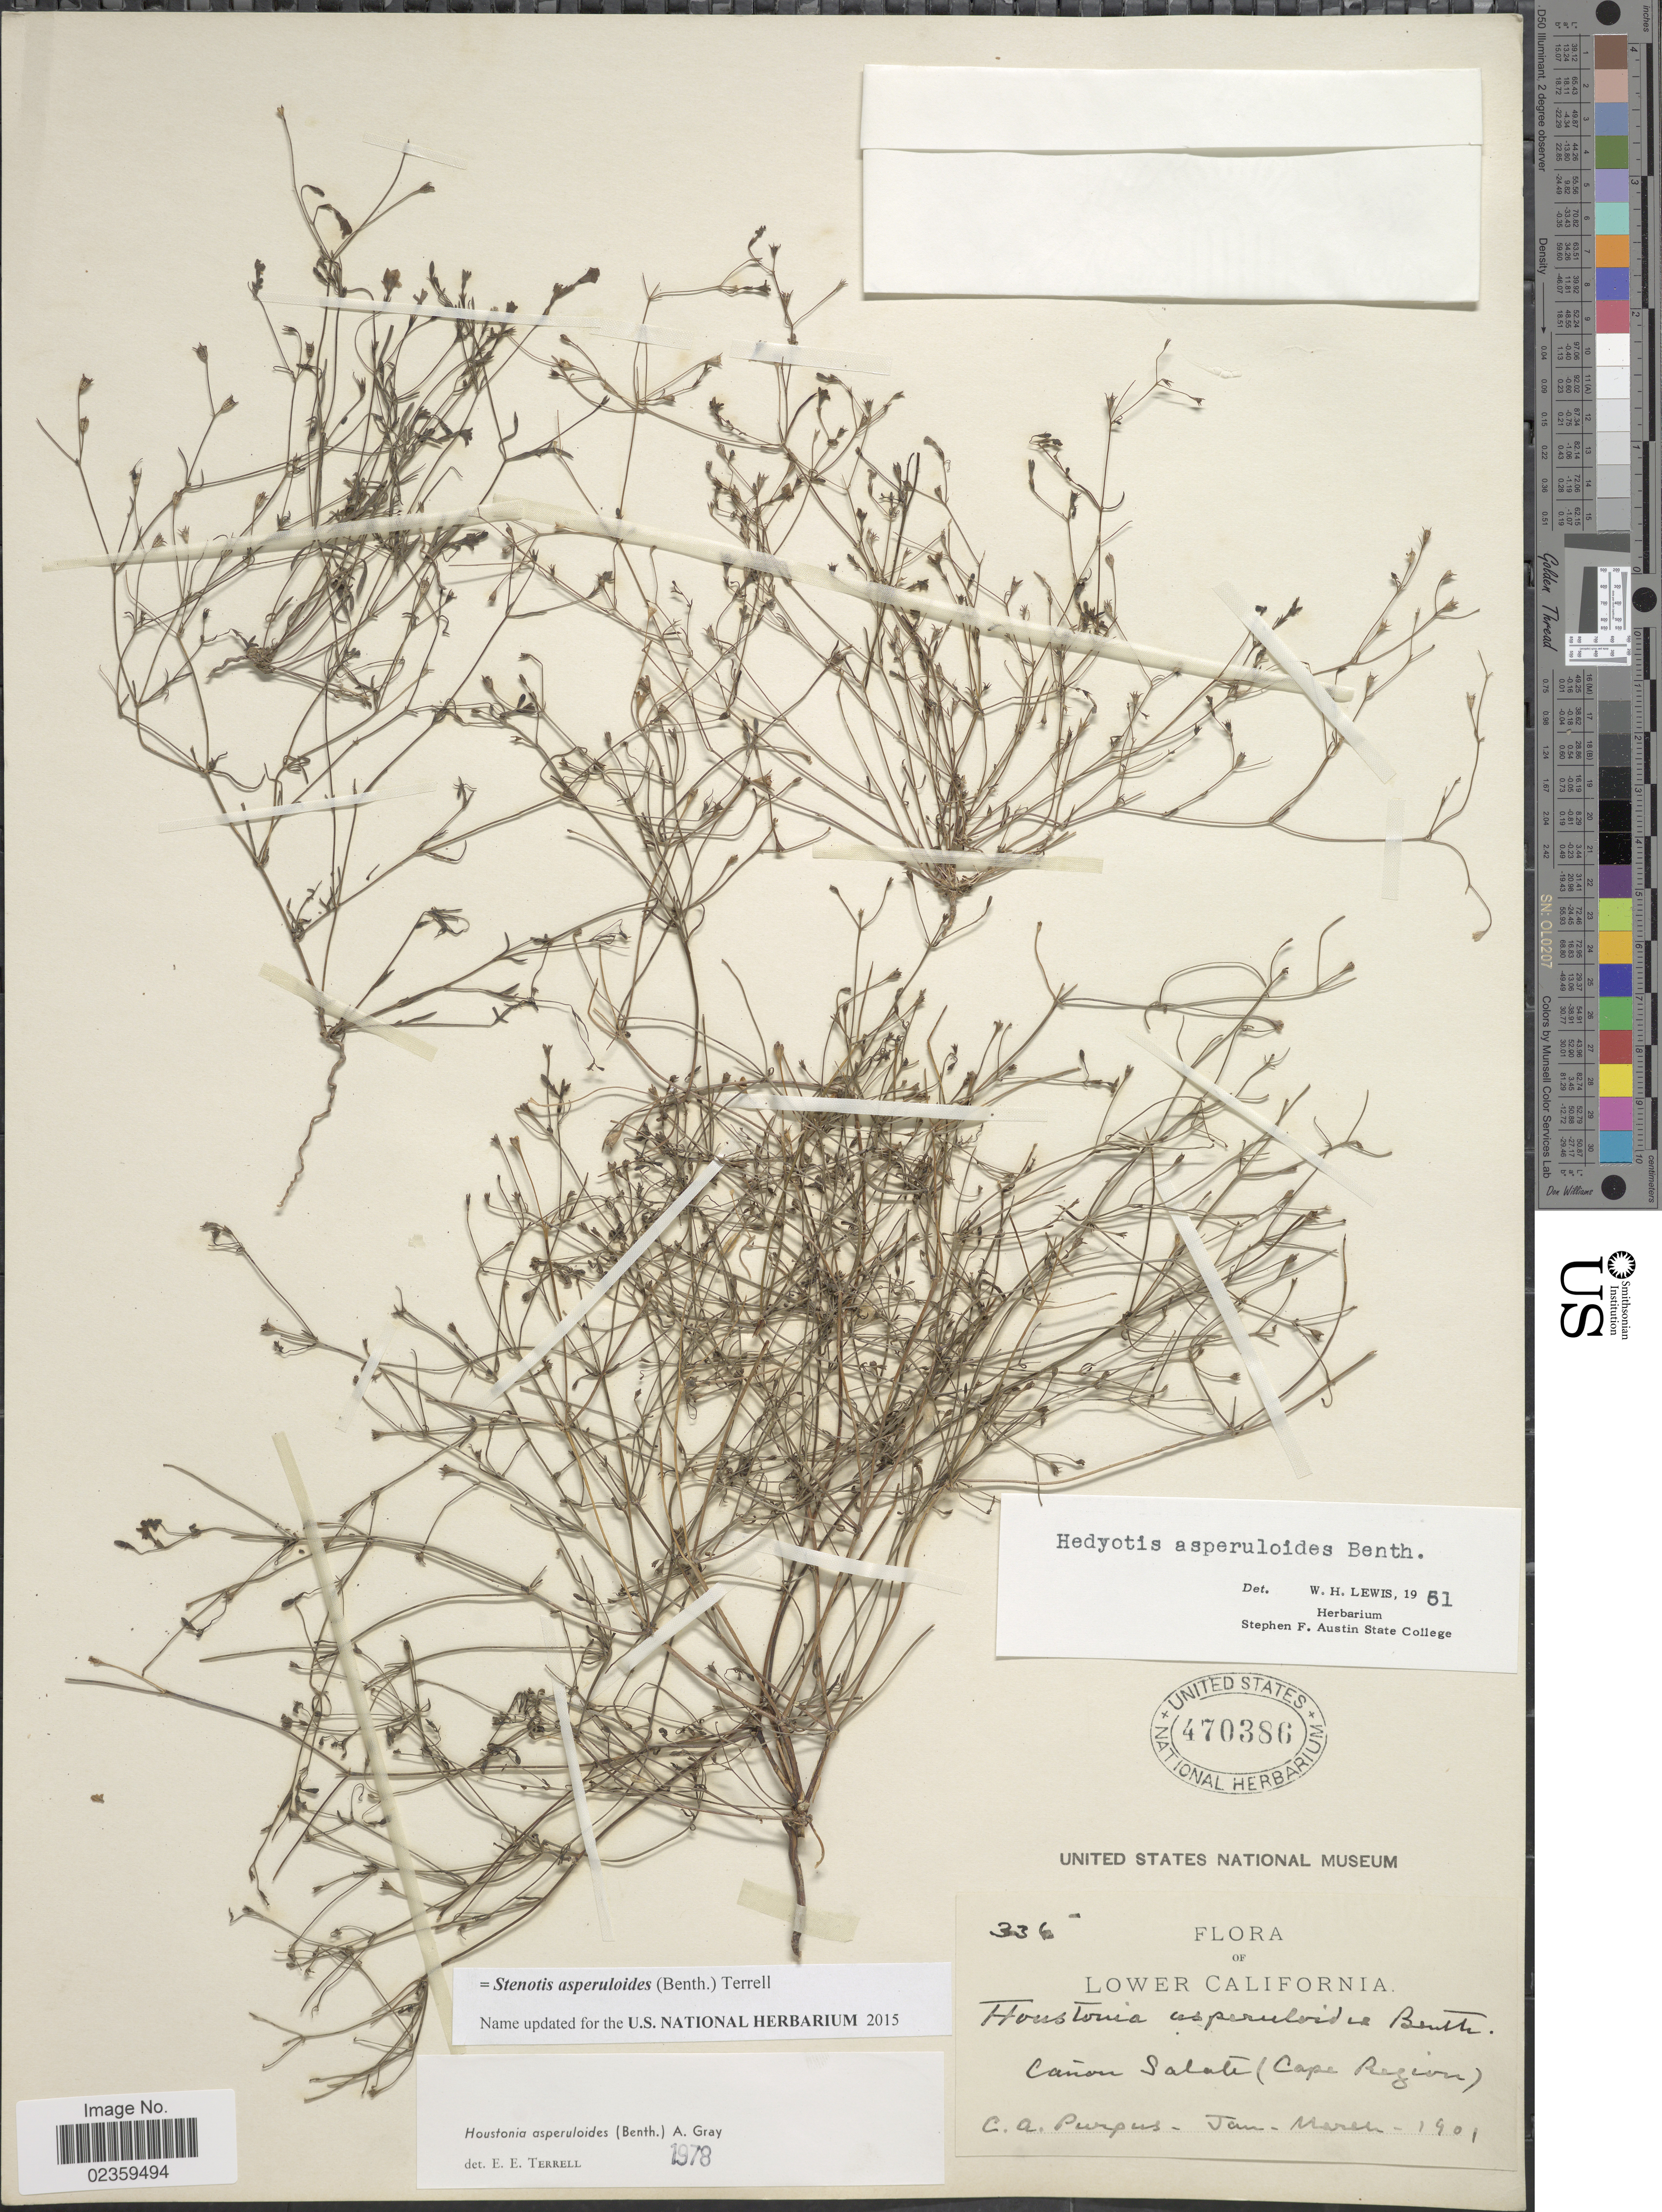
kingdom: Plantae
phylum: Tracheophyta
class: Magnoliopsida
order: Gentianales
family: Rubiaceae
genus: Stenotis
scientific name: Stenotis asperuloides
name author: (Benth.) Terrell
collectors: C. A. Purpus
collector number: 336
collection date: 1901-01/1901-03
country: Mexico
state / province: Baja California Sur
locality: Lower California. Cañon Salate (Cape Region)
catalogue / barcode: US 470386